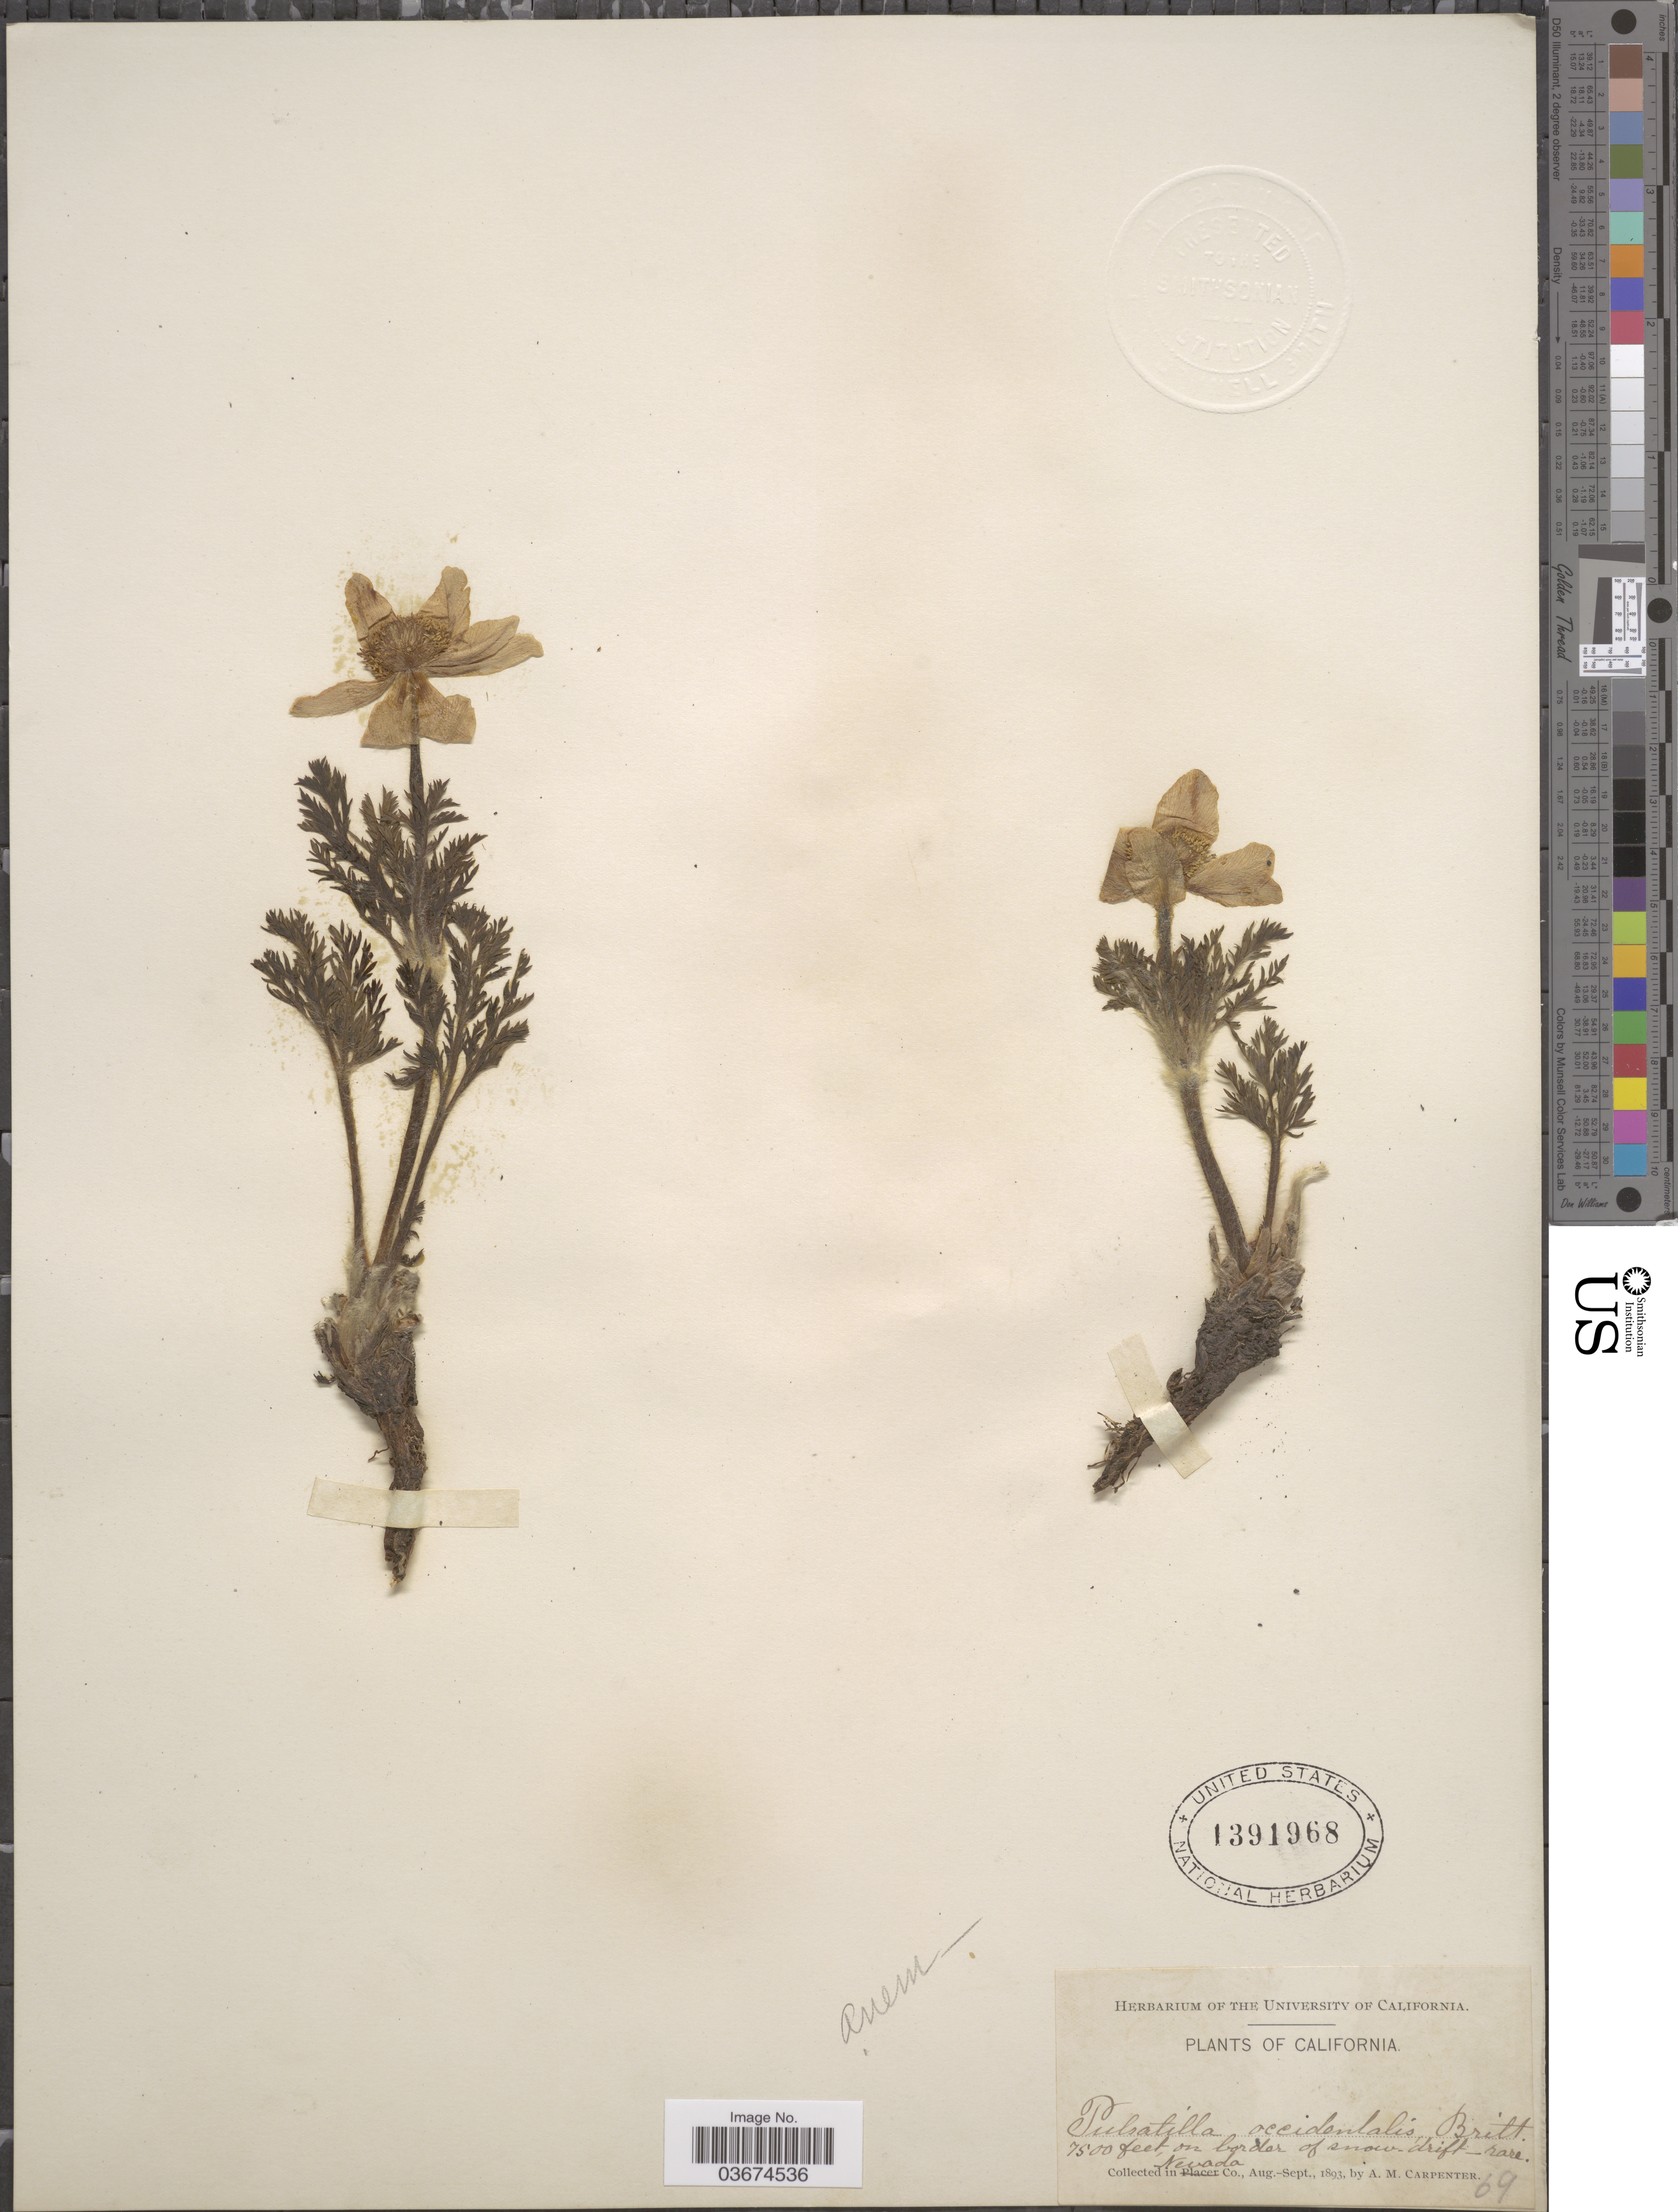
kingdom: Plantae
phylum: Tracheophyta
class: Magnoliopsida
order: Ranunculales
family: Ranunculaceae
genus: Pulsatilla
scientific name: Pulsatilla occidentalis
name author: (S. Watson) Freyn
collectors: A. Carpenter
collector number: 69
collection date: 1892-08/1892-09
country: United States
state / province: California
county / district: Nevada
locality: On border of snow drift. Nevada Co.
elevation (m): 2286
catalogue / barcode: US 1391968